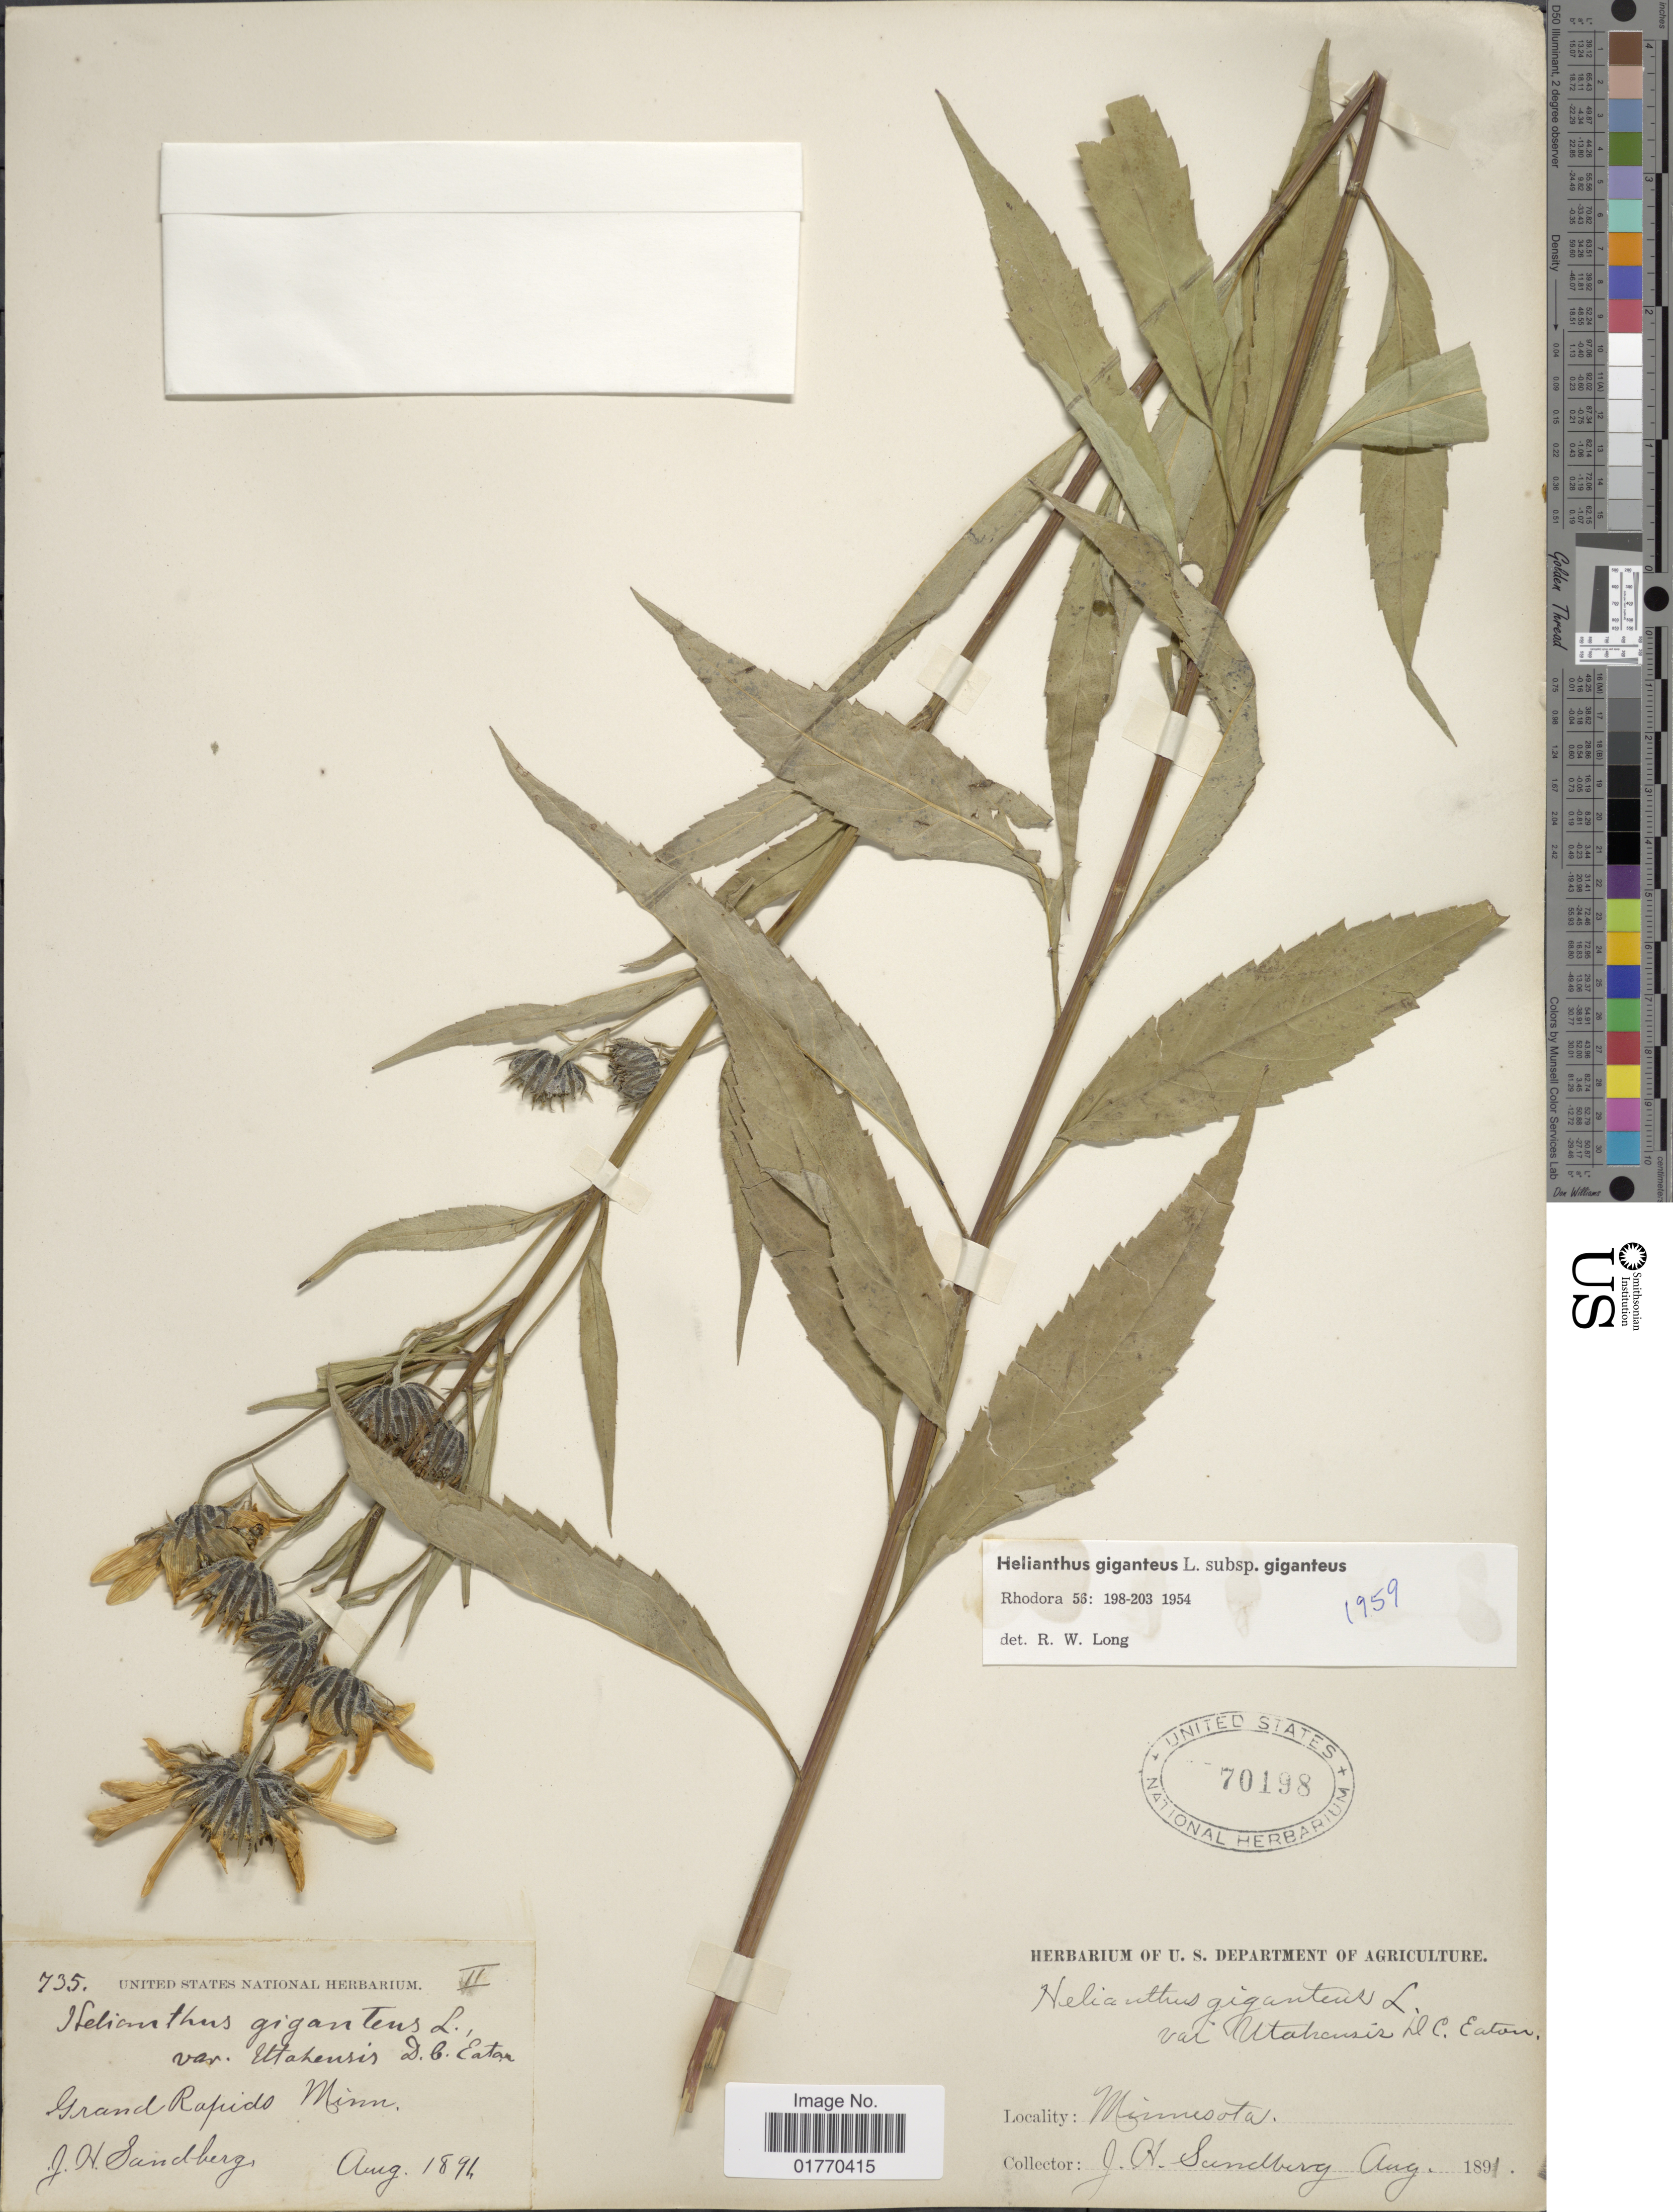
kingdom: Plantae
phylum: Tracheophyta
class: Magnoliopsida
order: Asterales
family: Asteraceae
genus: Helianthus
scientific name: Helianthus giganteus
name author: L.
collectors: J. H. Sandberg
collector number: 735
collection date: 1896-08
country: United States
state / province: Minnesota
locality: Grand Rapids, Minn.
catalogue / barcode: US 70498